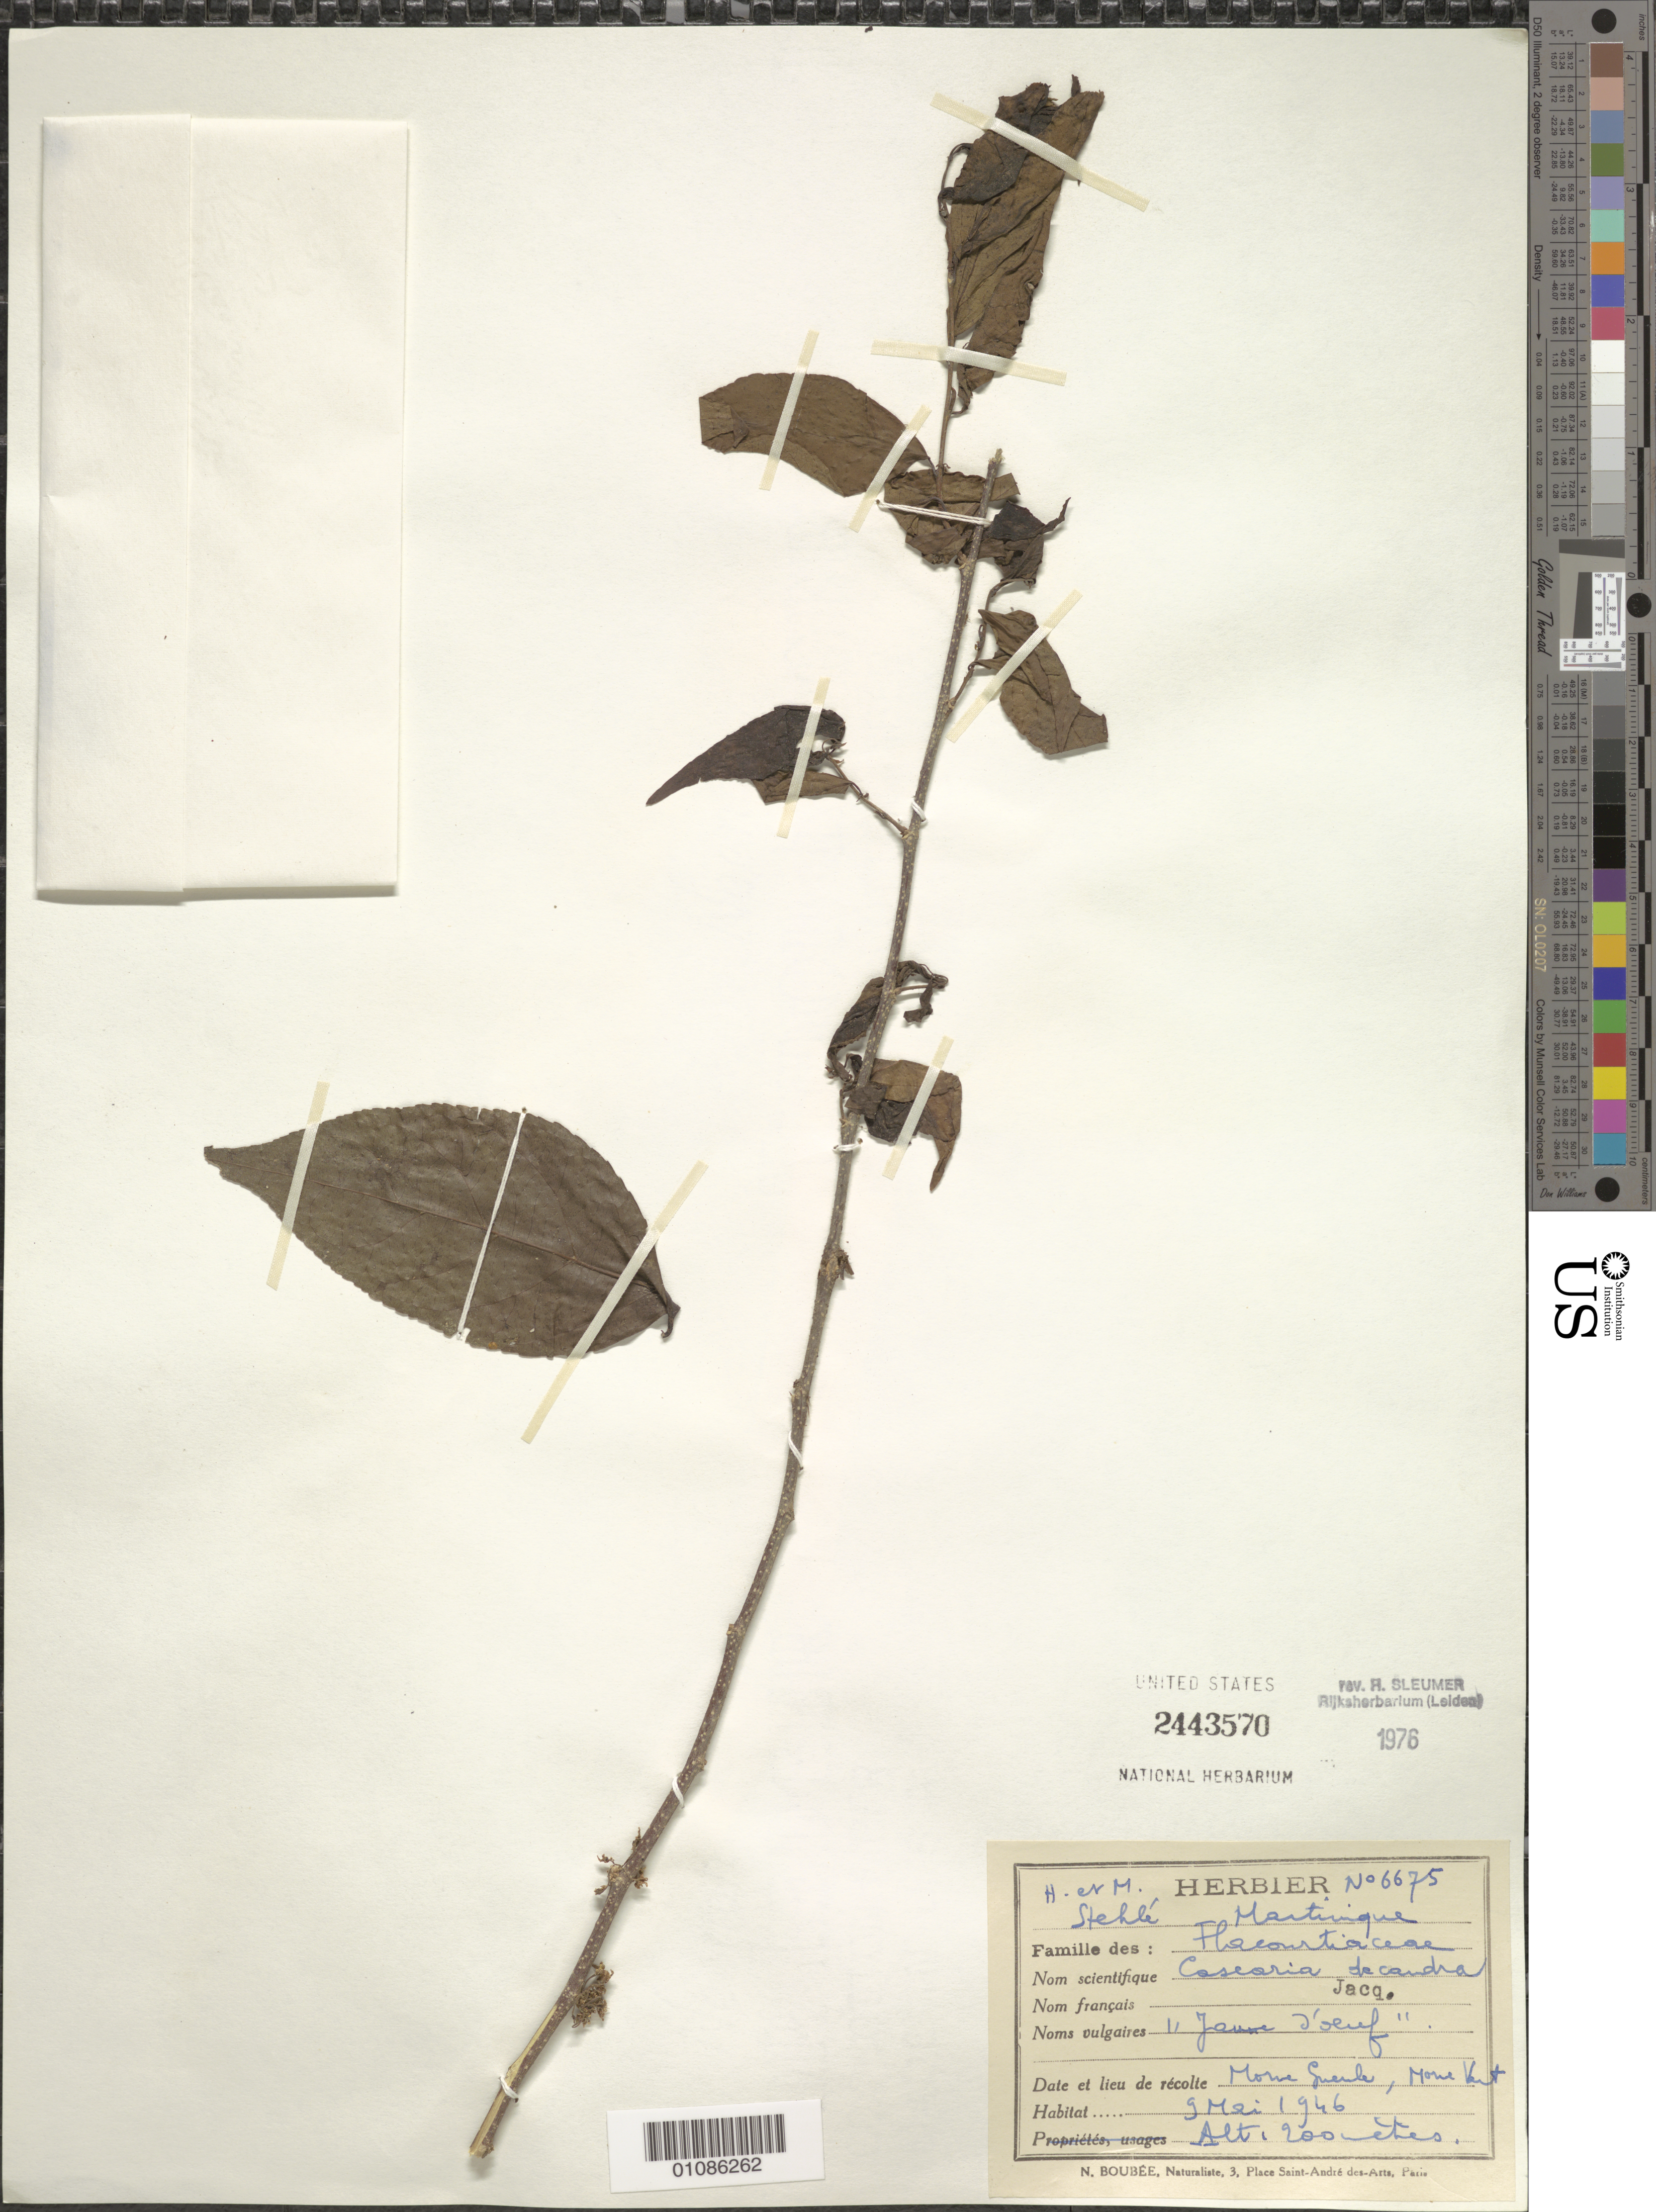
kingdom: Plantae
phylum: Tracheophyta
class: Magnoliopsida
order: Malpighiales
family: Salicaceae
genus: Casearia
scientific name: Casearia decandra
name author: Jacq.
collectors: H. Stehlé & M. Stehlé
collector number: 6675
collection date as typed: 09 May 1946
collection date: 1946-05-09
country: Martinique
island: Martinique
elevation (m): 200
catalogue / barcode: US 2443570